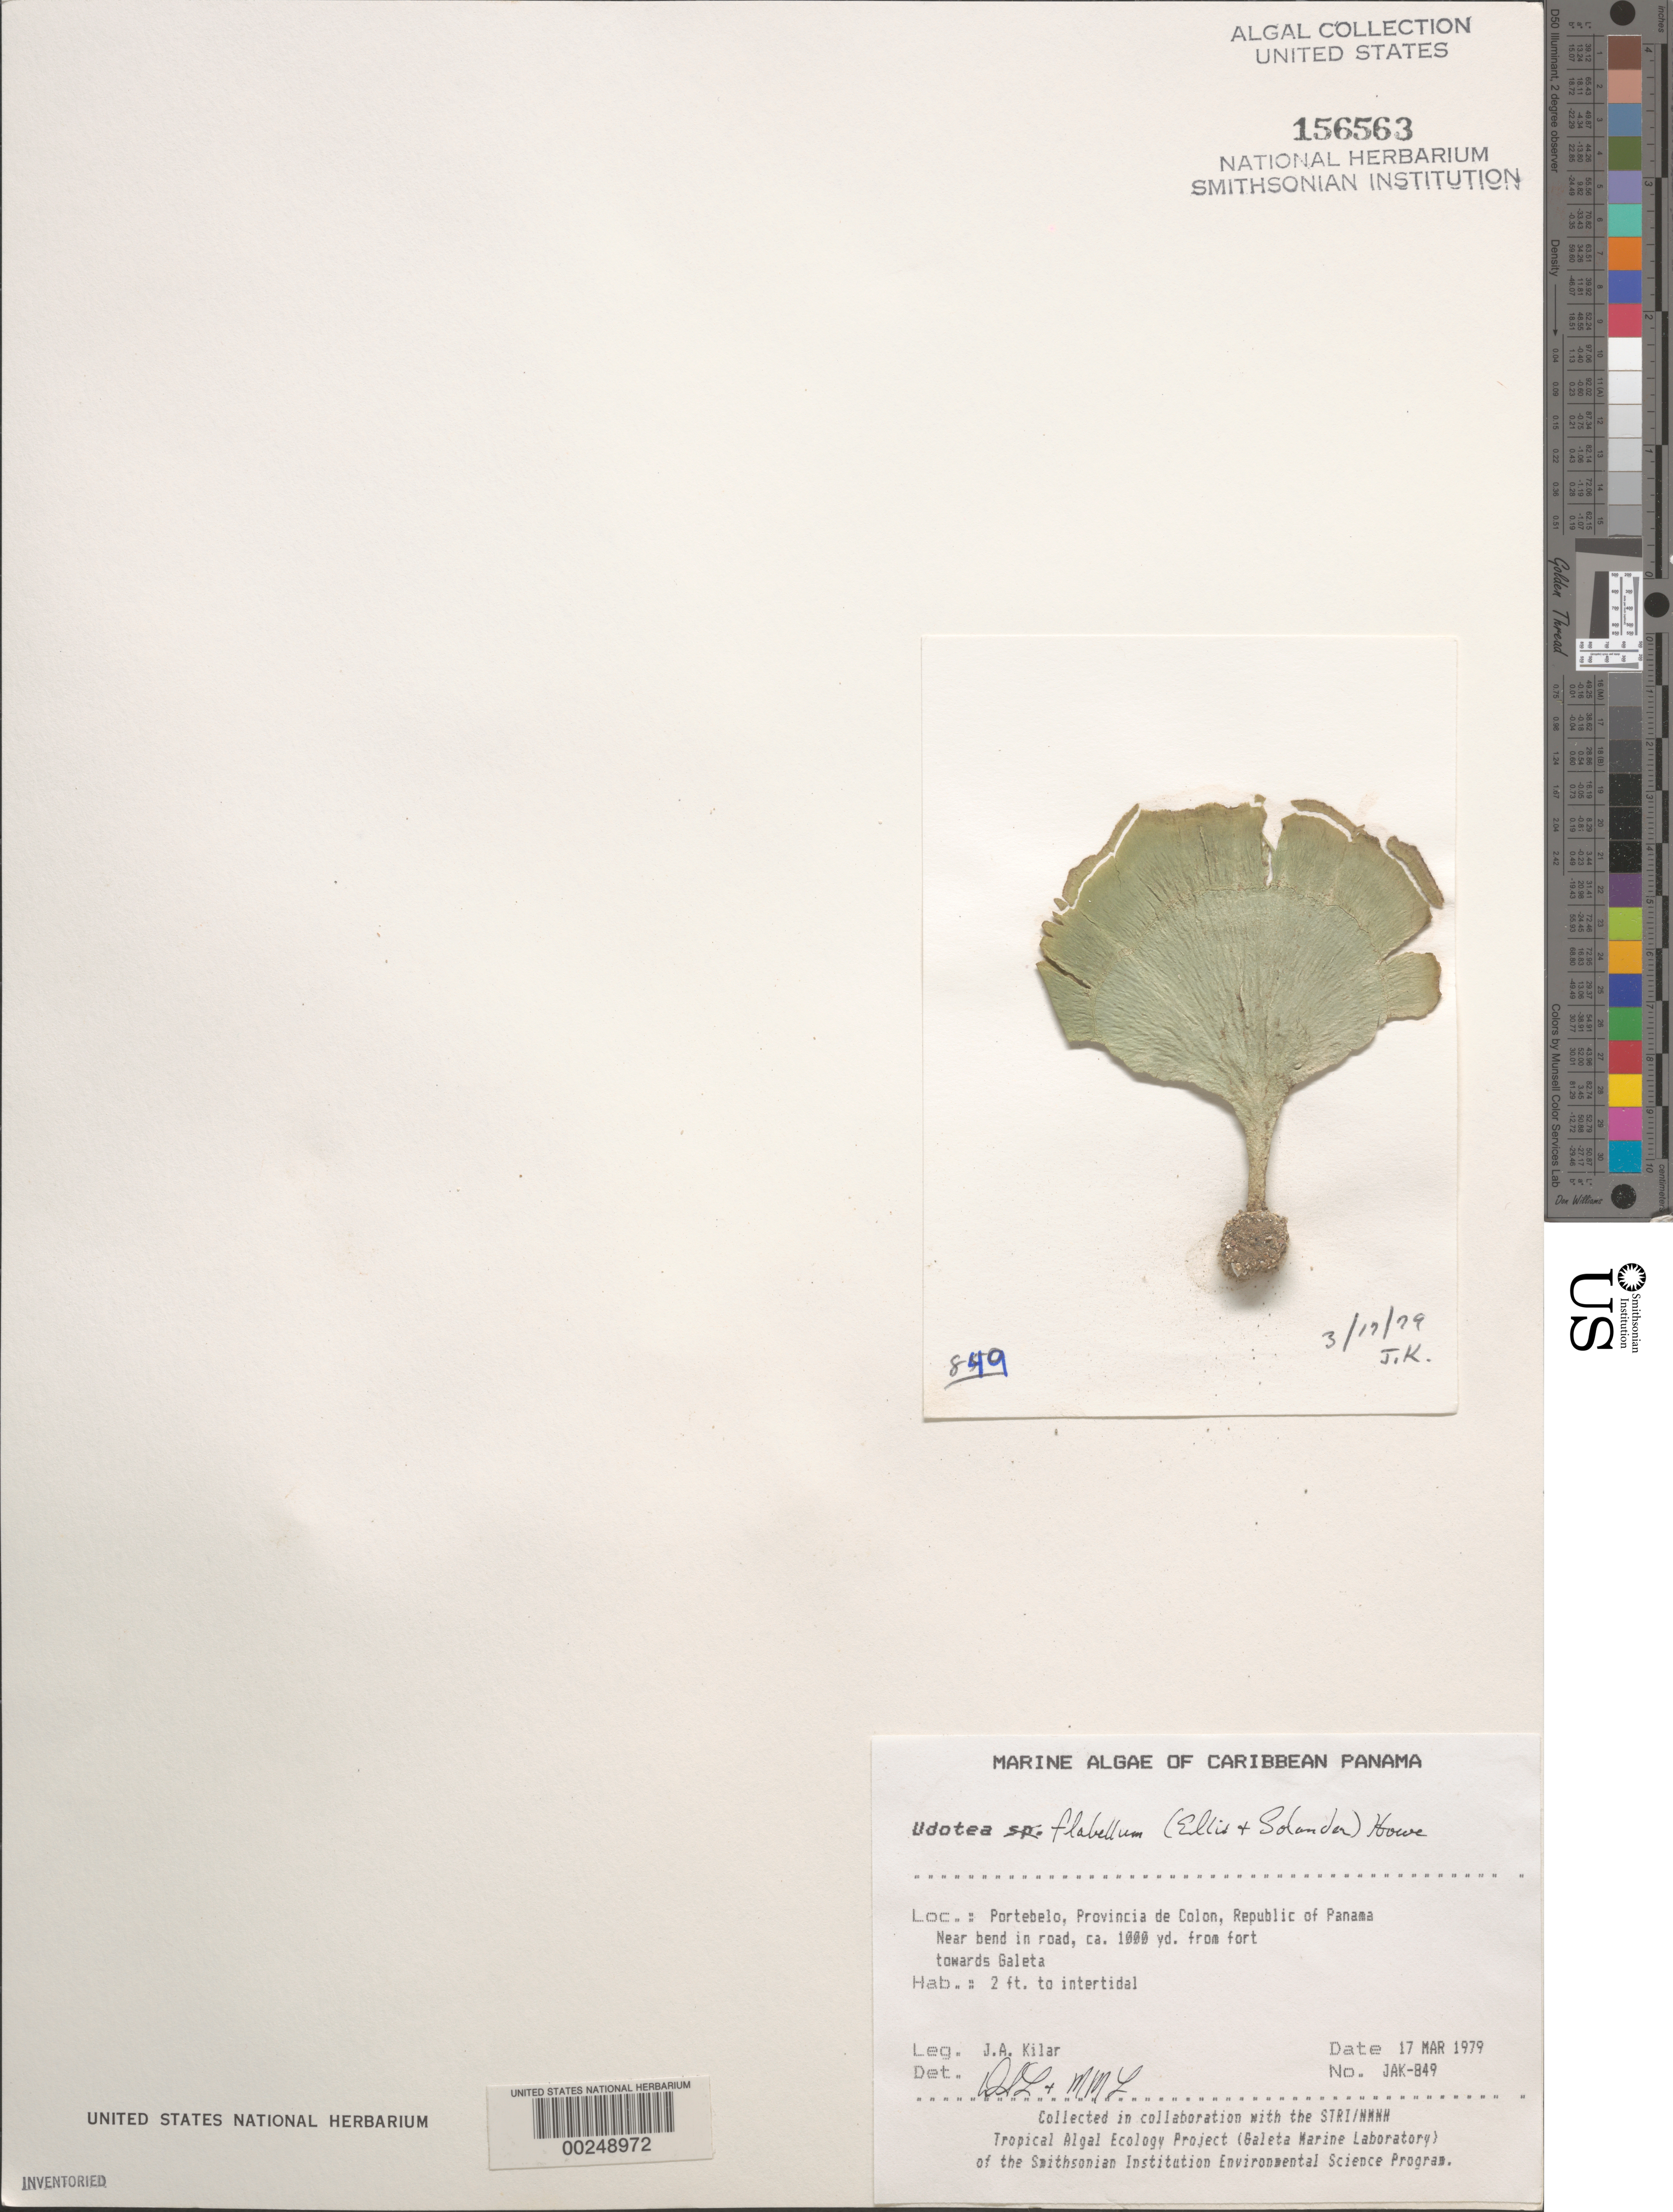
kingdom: Plantae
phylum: Chlorophyta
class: Ulvophyceae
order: Bryopsidales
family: Udoteaceae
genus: Udotea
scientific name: Udotea flabellum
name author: (J. Ellis & Sol.) M. Howe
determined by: Littler, D. S.; Littler, M. M.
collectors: J. A. Kilar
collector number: JAK-849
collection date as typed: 17 Mar 1979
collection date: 1979-03-17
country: Panama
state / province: Colón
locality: Portebelo, near the Fort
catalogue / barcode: US 156563